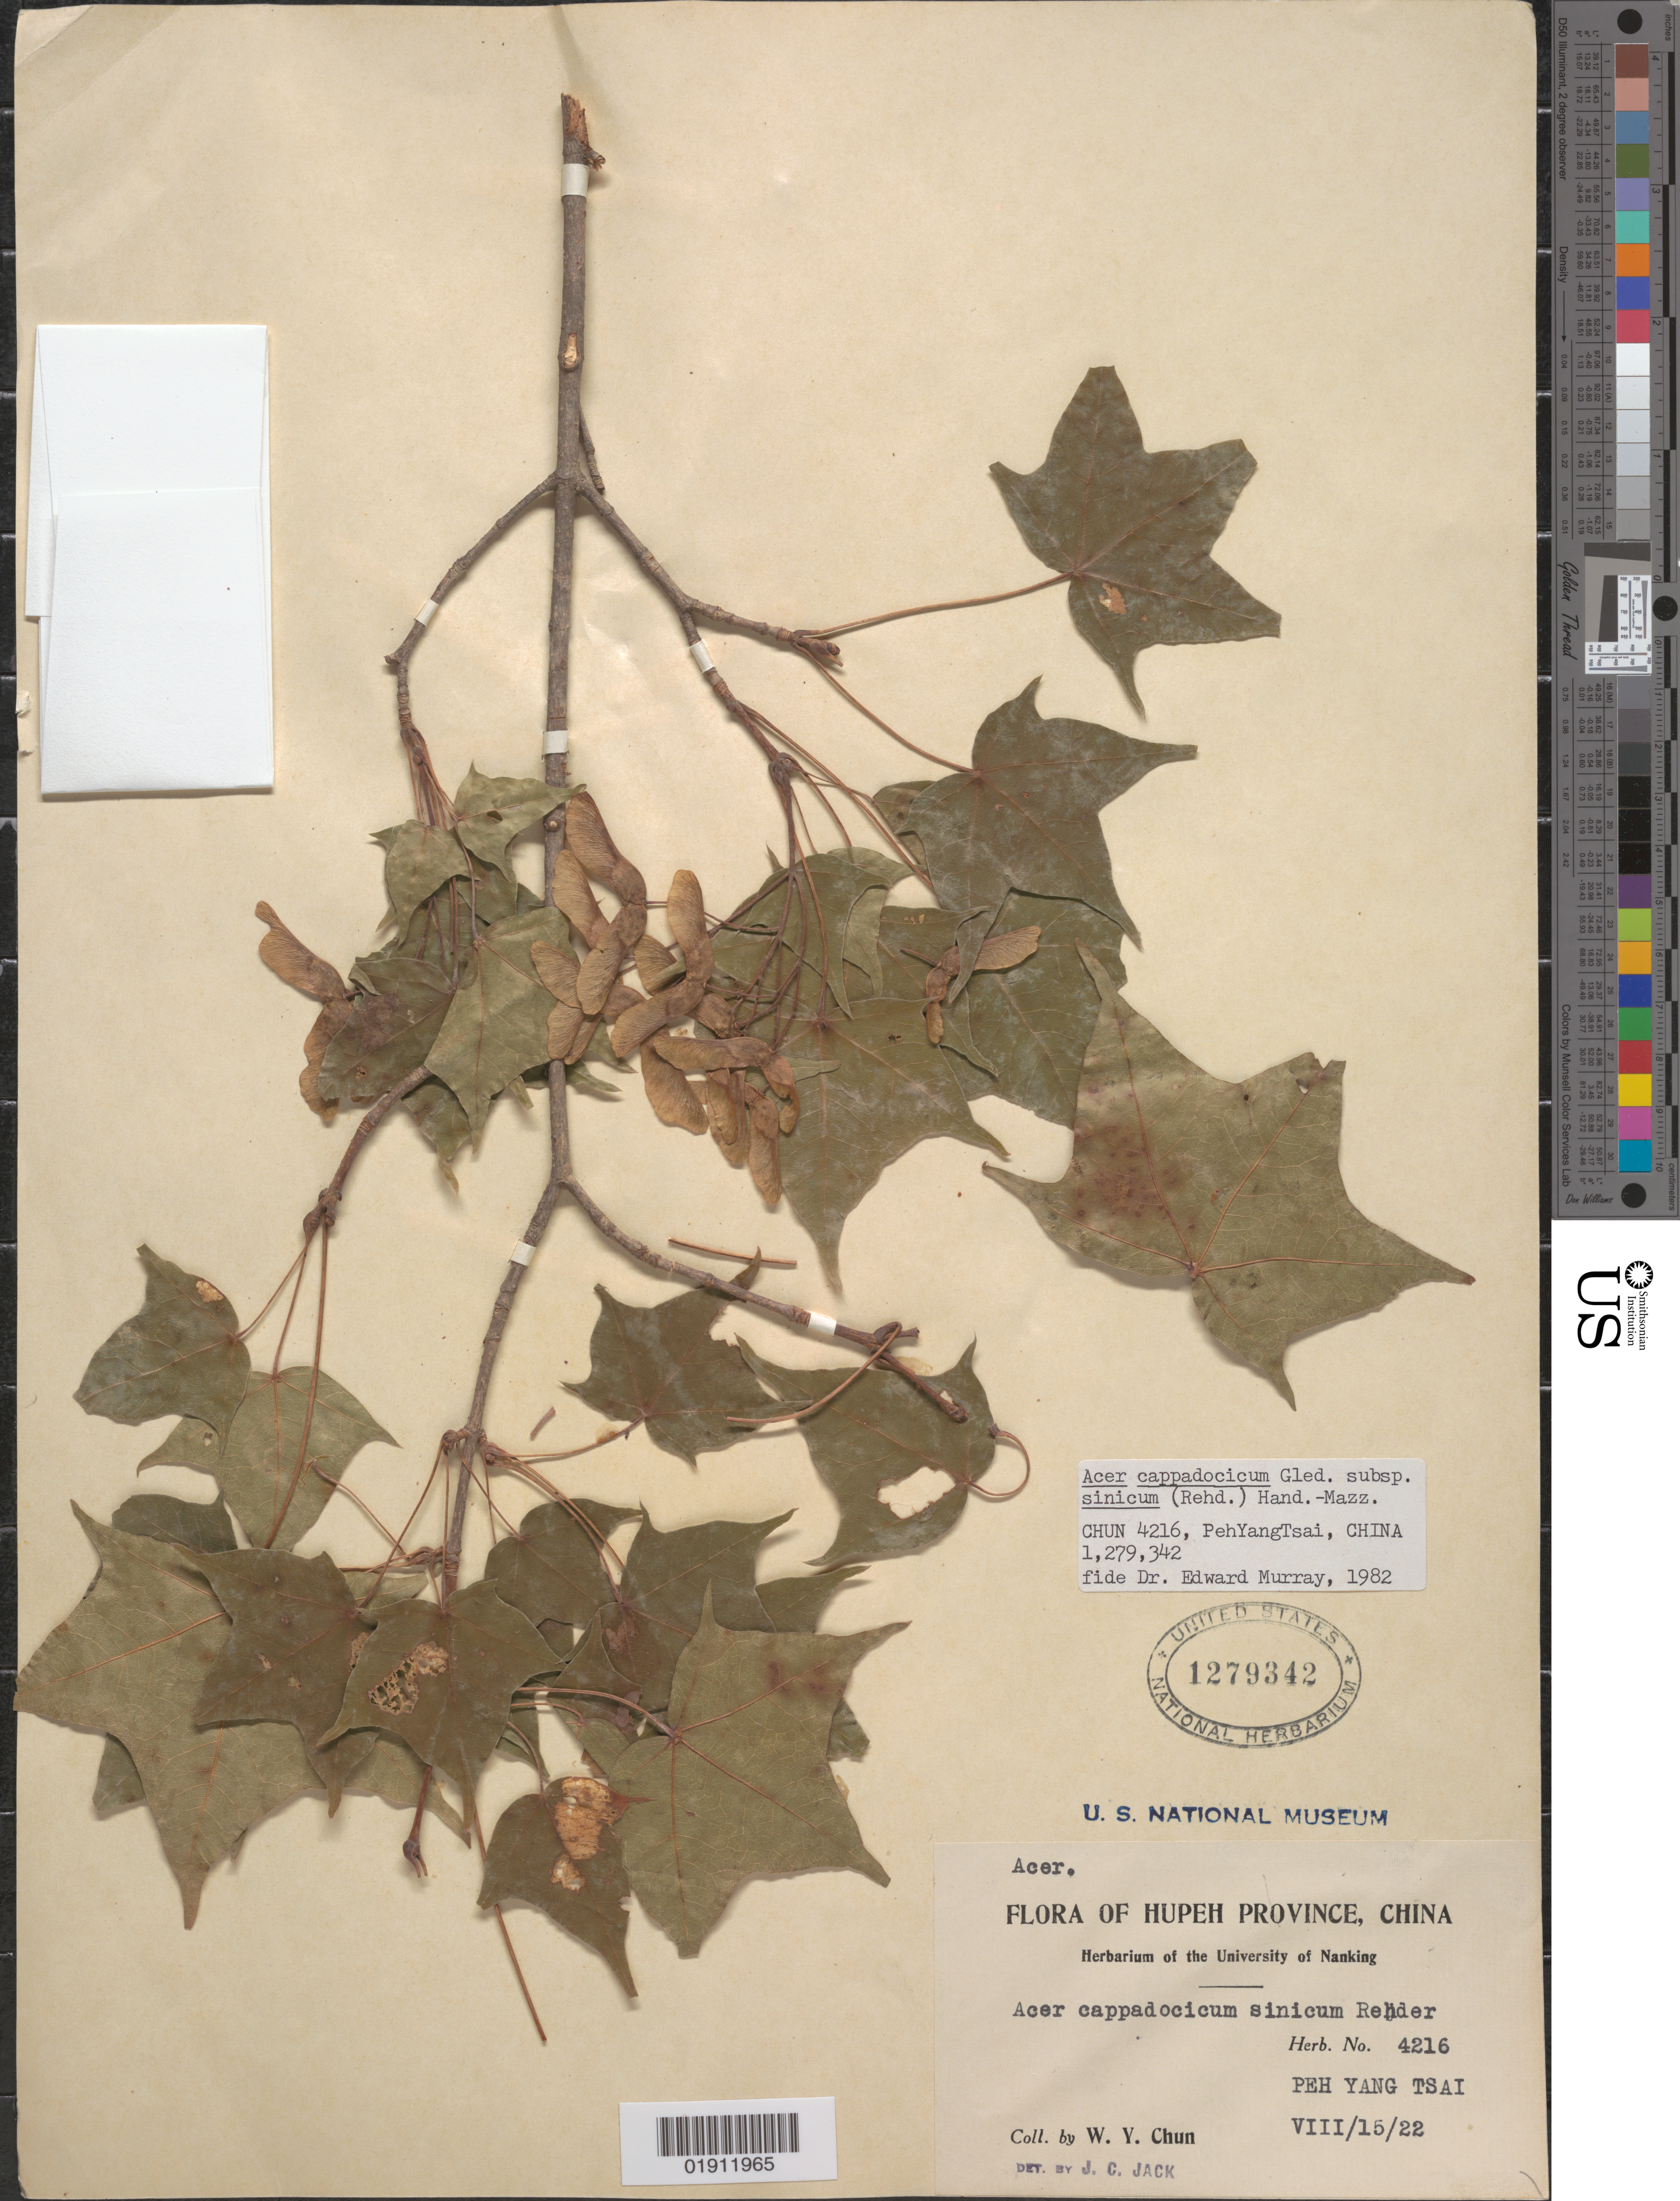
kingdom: Plantae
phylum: Tracheophyta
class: Magnoliopsida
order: Sapindales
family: Sapindaceae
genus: Acer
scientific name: Acer cappadocicum subsp. sinicum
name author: (Rehder) Hand.-Mazz.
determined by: Murray, Edward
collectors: W. Y. Chun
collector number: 4216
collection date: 1922-08-15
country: China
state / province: Hubei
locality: Hupeh [Hubei], Peh Yang Tsai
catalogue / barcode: US 1279342